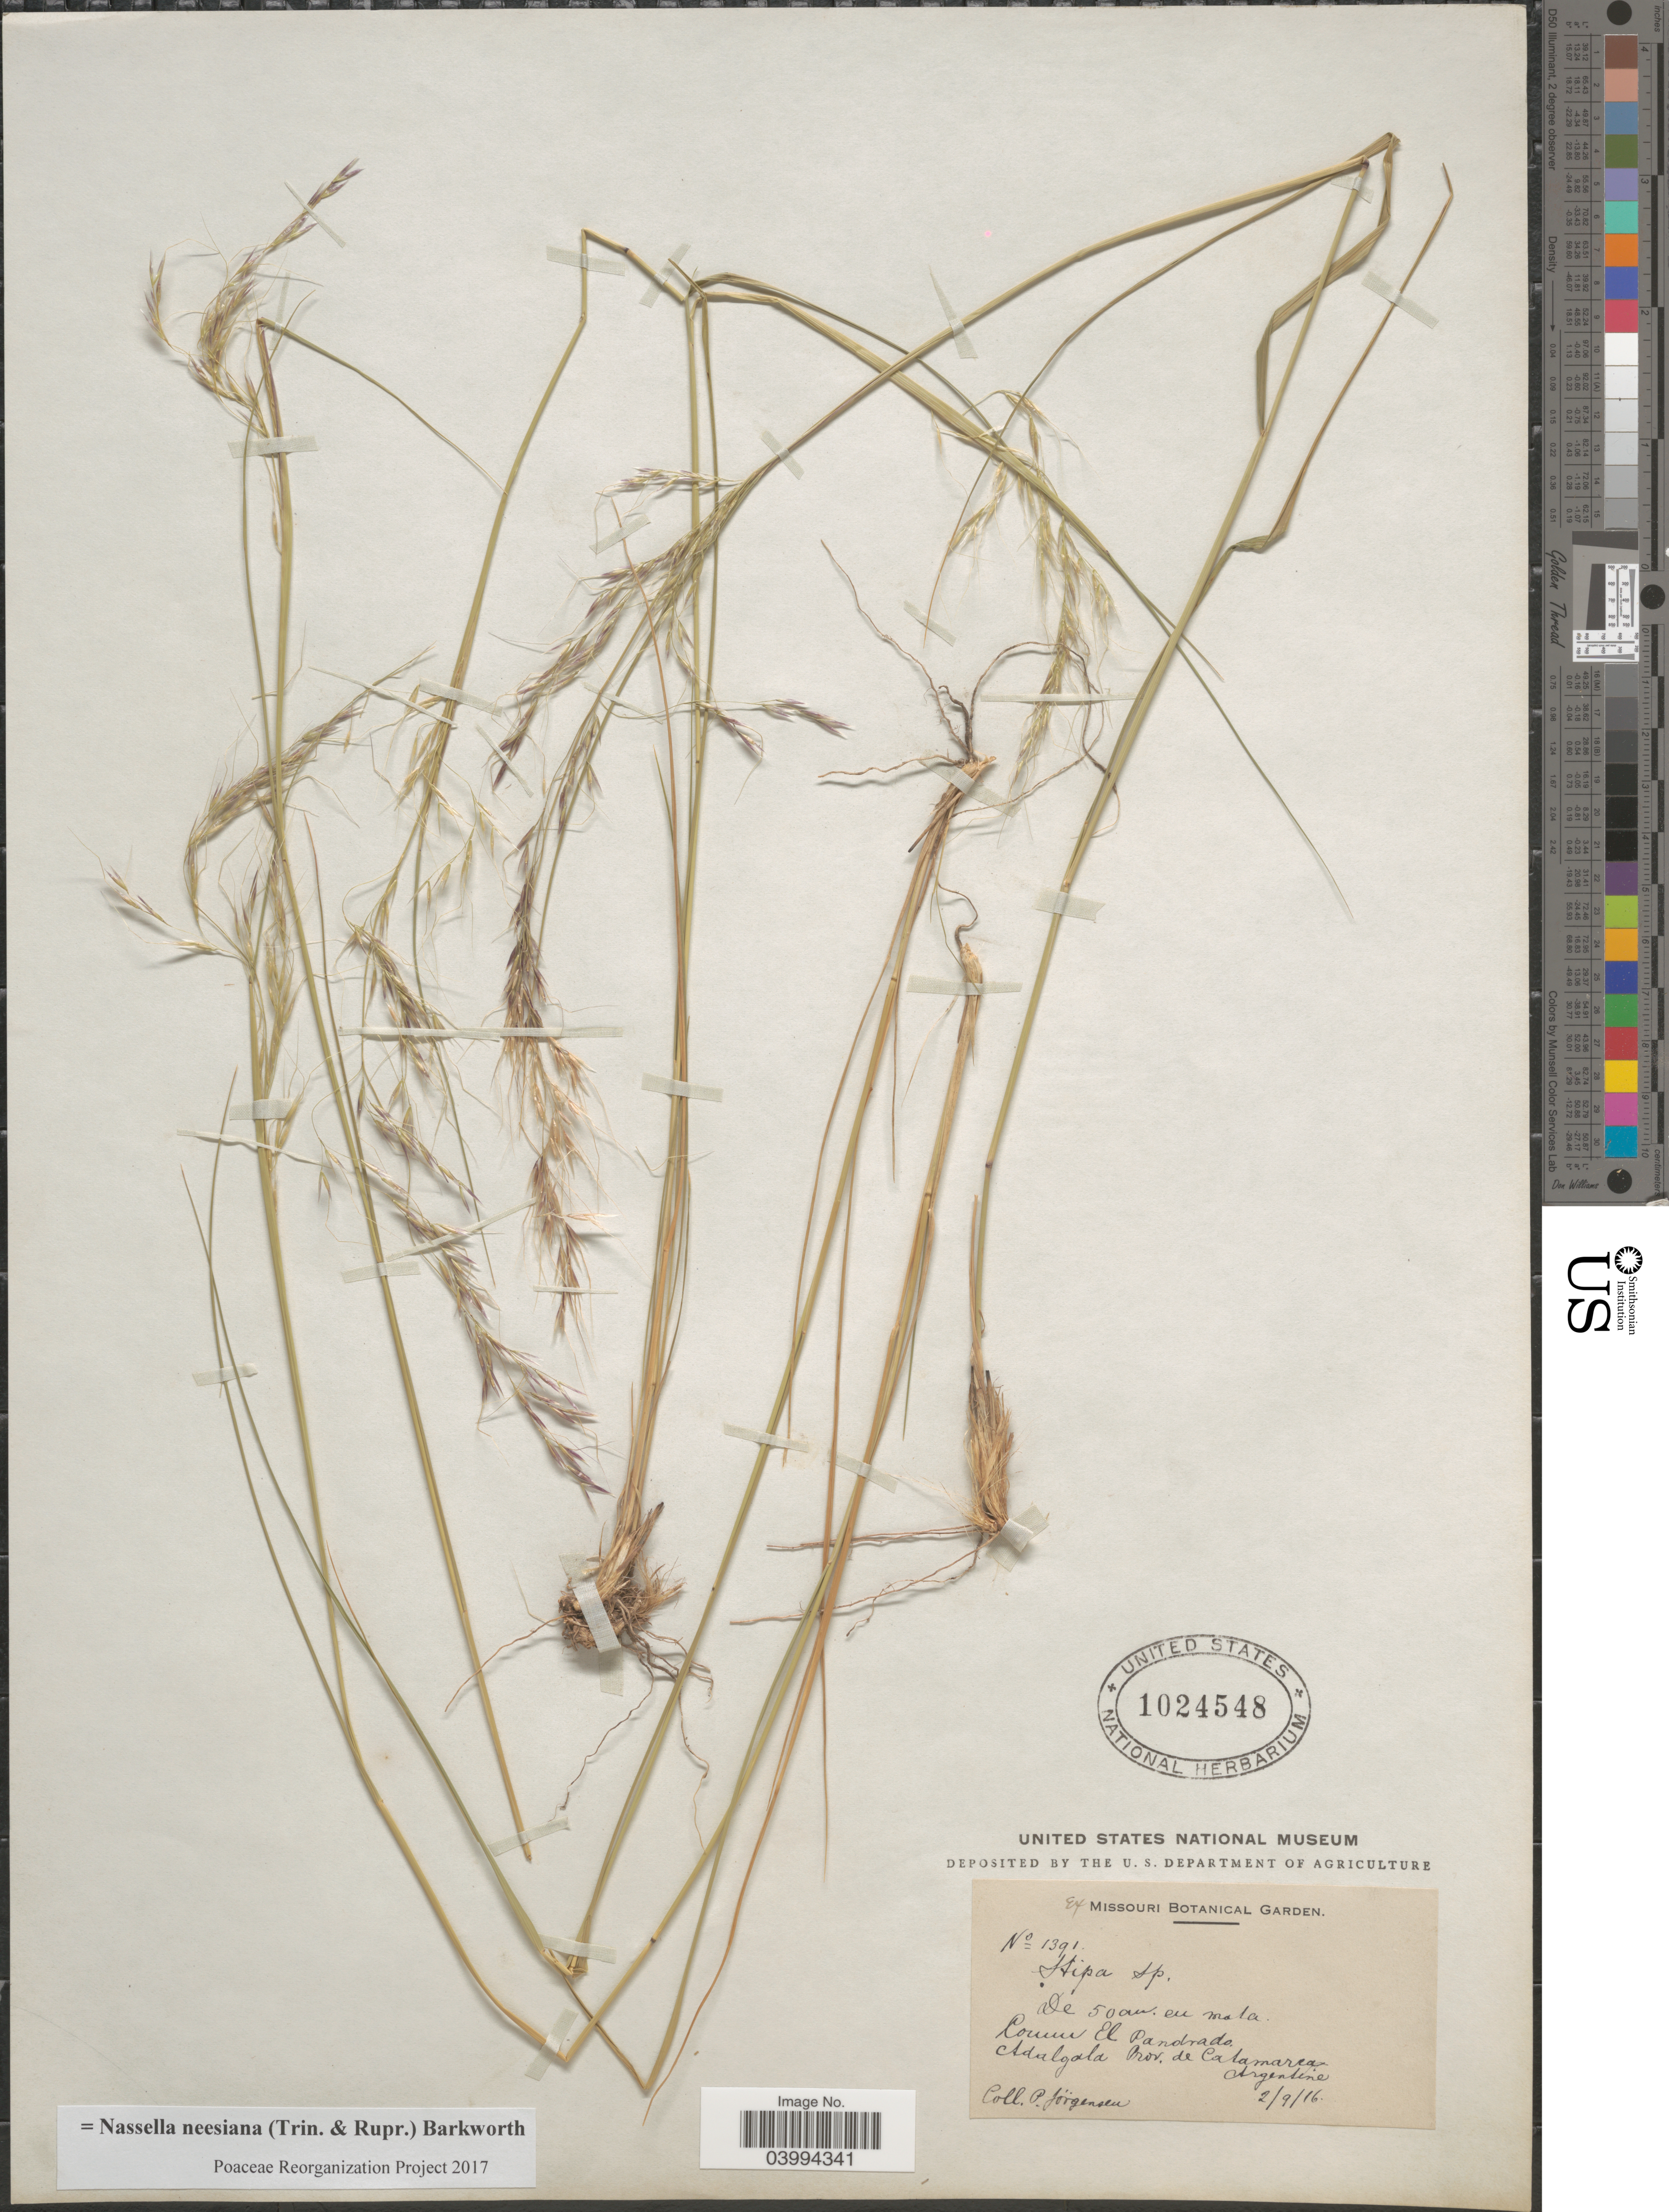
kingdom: Plantae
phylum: Tracheophyta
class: Liliopsida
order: Poales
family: Poaceae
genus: Nassella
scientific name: Nassella neesiana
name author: (Trin. & Rupr.) Barkworth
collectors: P. Jörgensen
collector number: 1391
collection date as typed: Transcribed d/m/y: 2/9/16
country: Argentina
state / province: Catamarca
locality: Comm El Pandrado, Adalgala.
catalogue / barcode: US 1024548